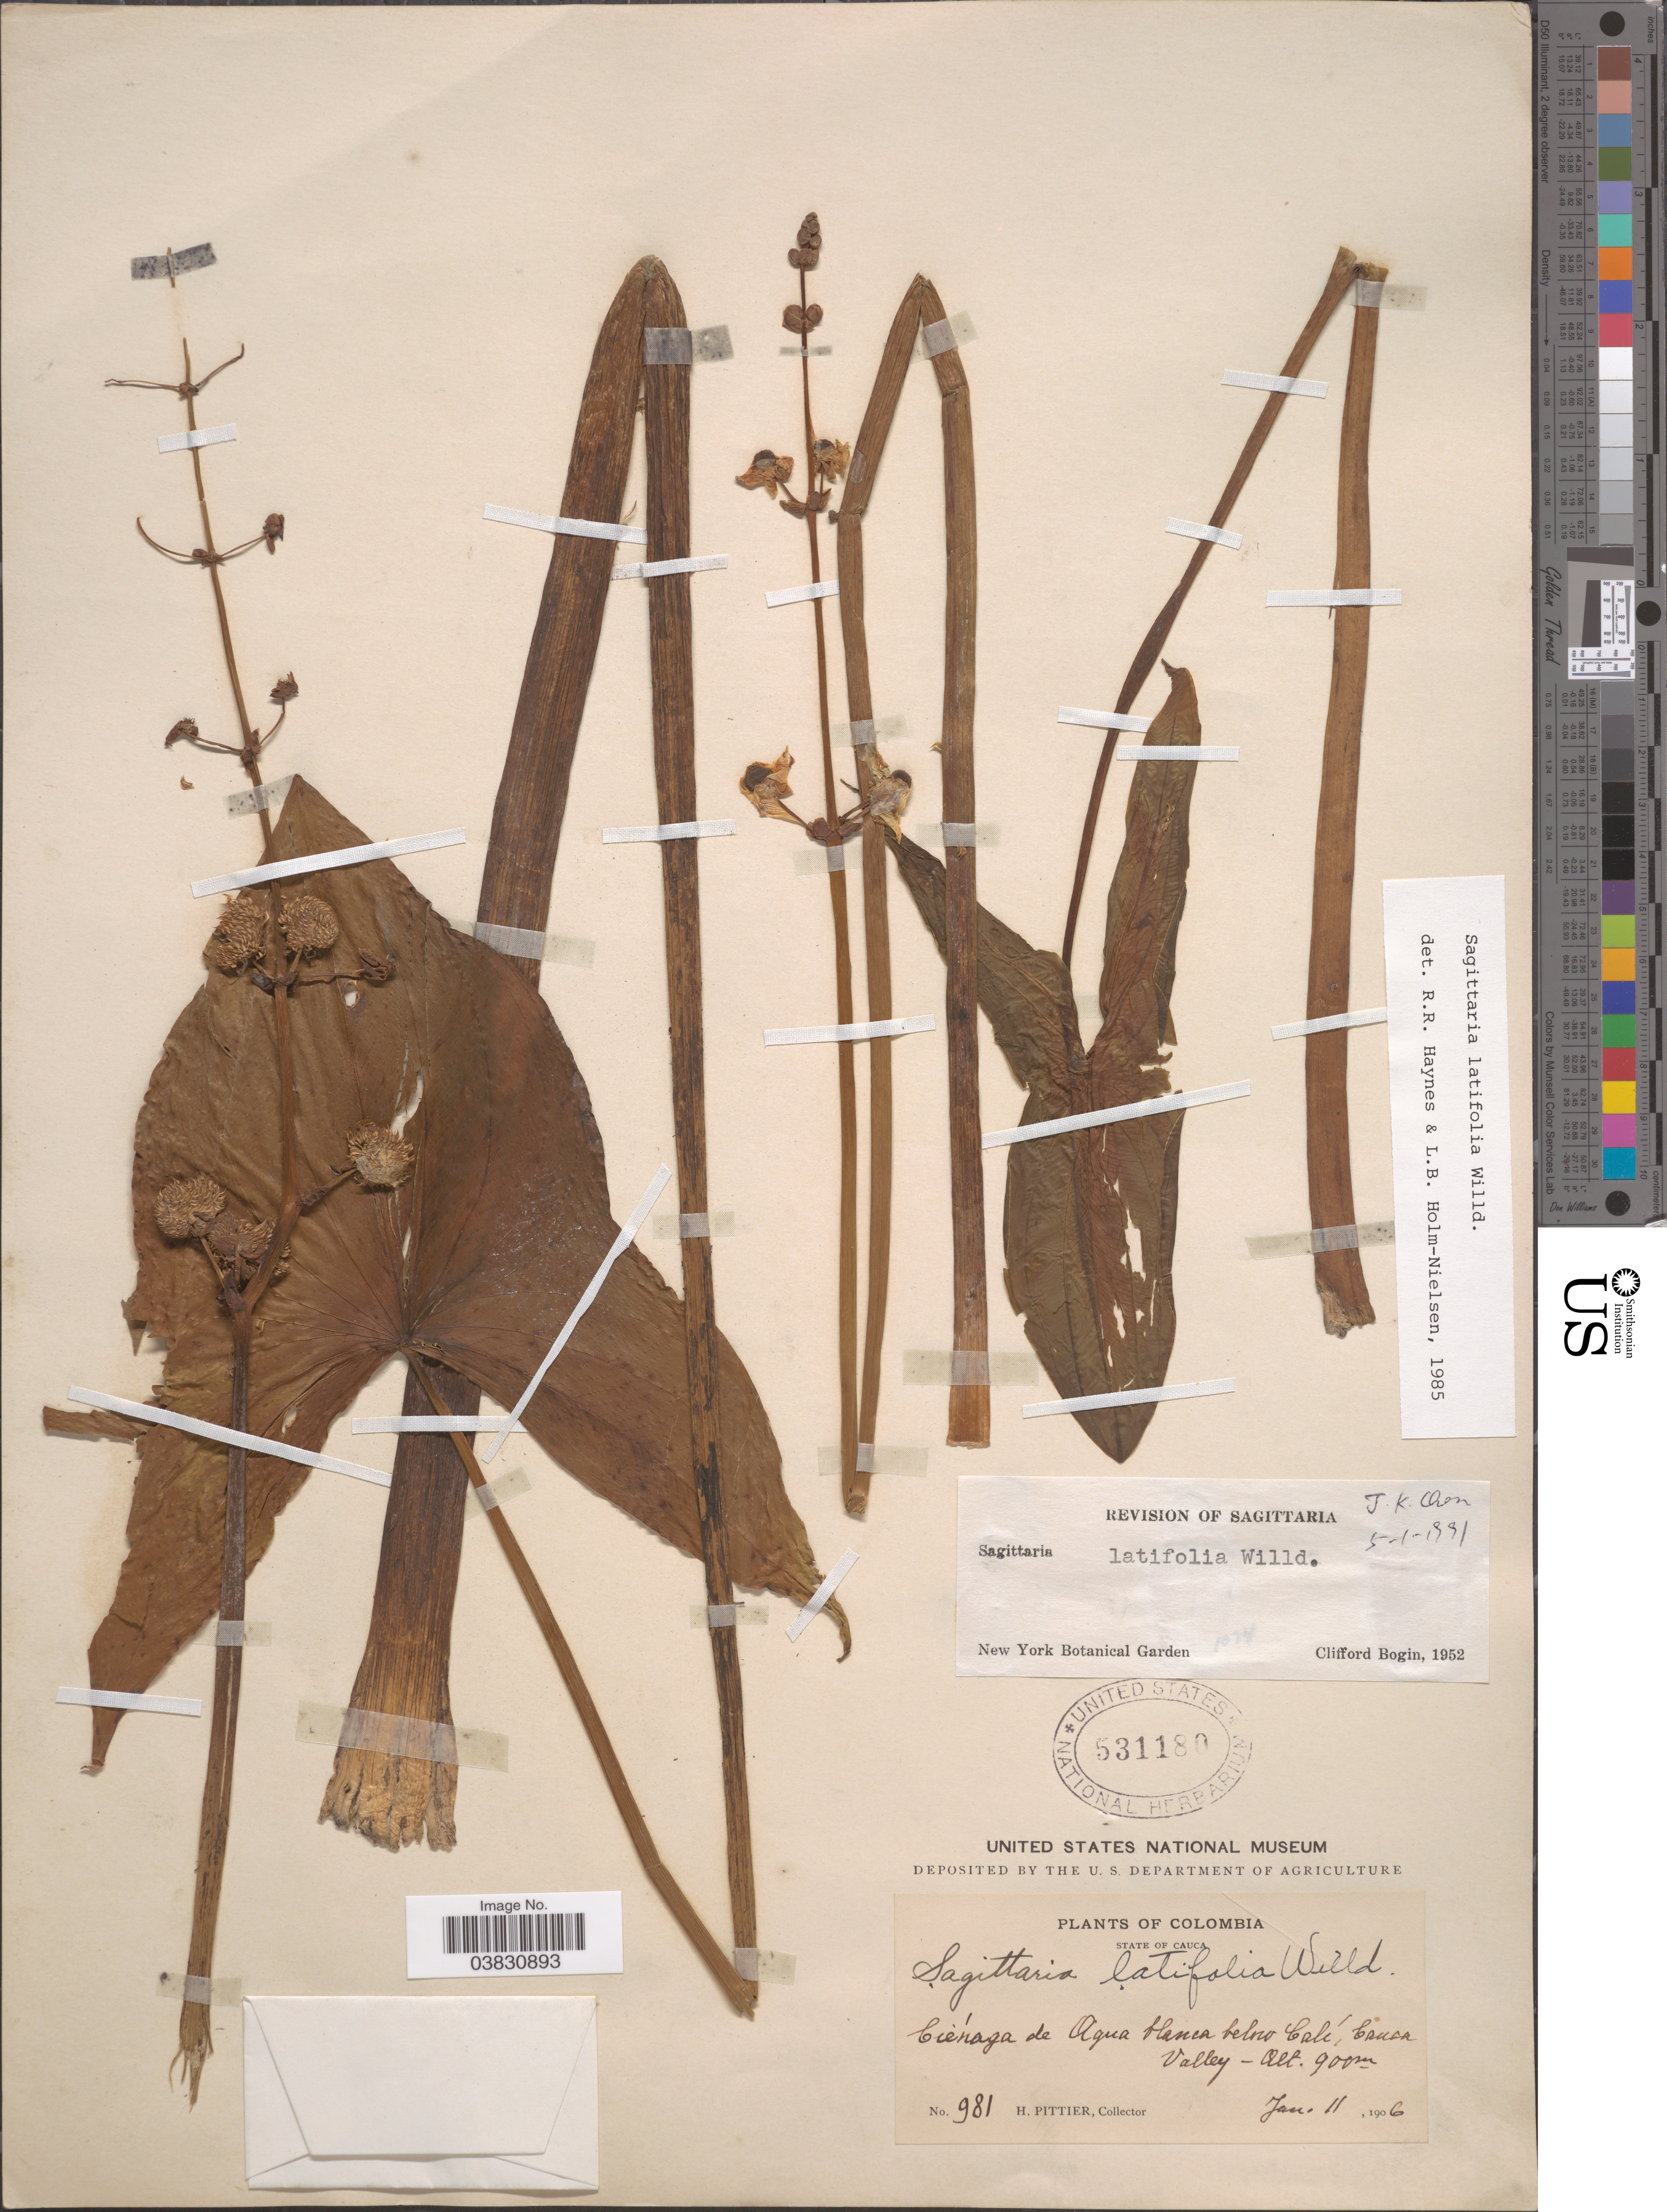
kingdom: Plantae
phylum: Tracheophyta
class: Liliopsida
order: Alismatales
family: Alismataceae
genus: Sagittaria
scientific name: Sagittaria latifolia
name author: Willd.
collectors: H. F. Pittier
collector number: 981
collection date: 1906-01-11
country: Colombia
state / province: Cauca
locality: Ciénaga de Agua blanca below Calé, Cauca Valley.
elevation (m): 900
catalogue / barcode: US 531180